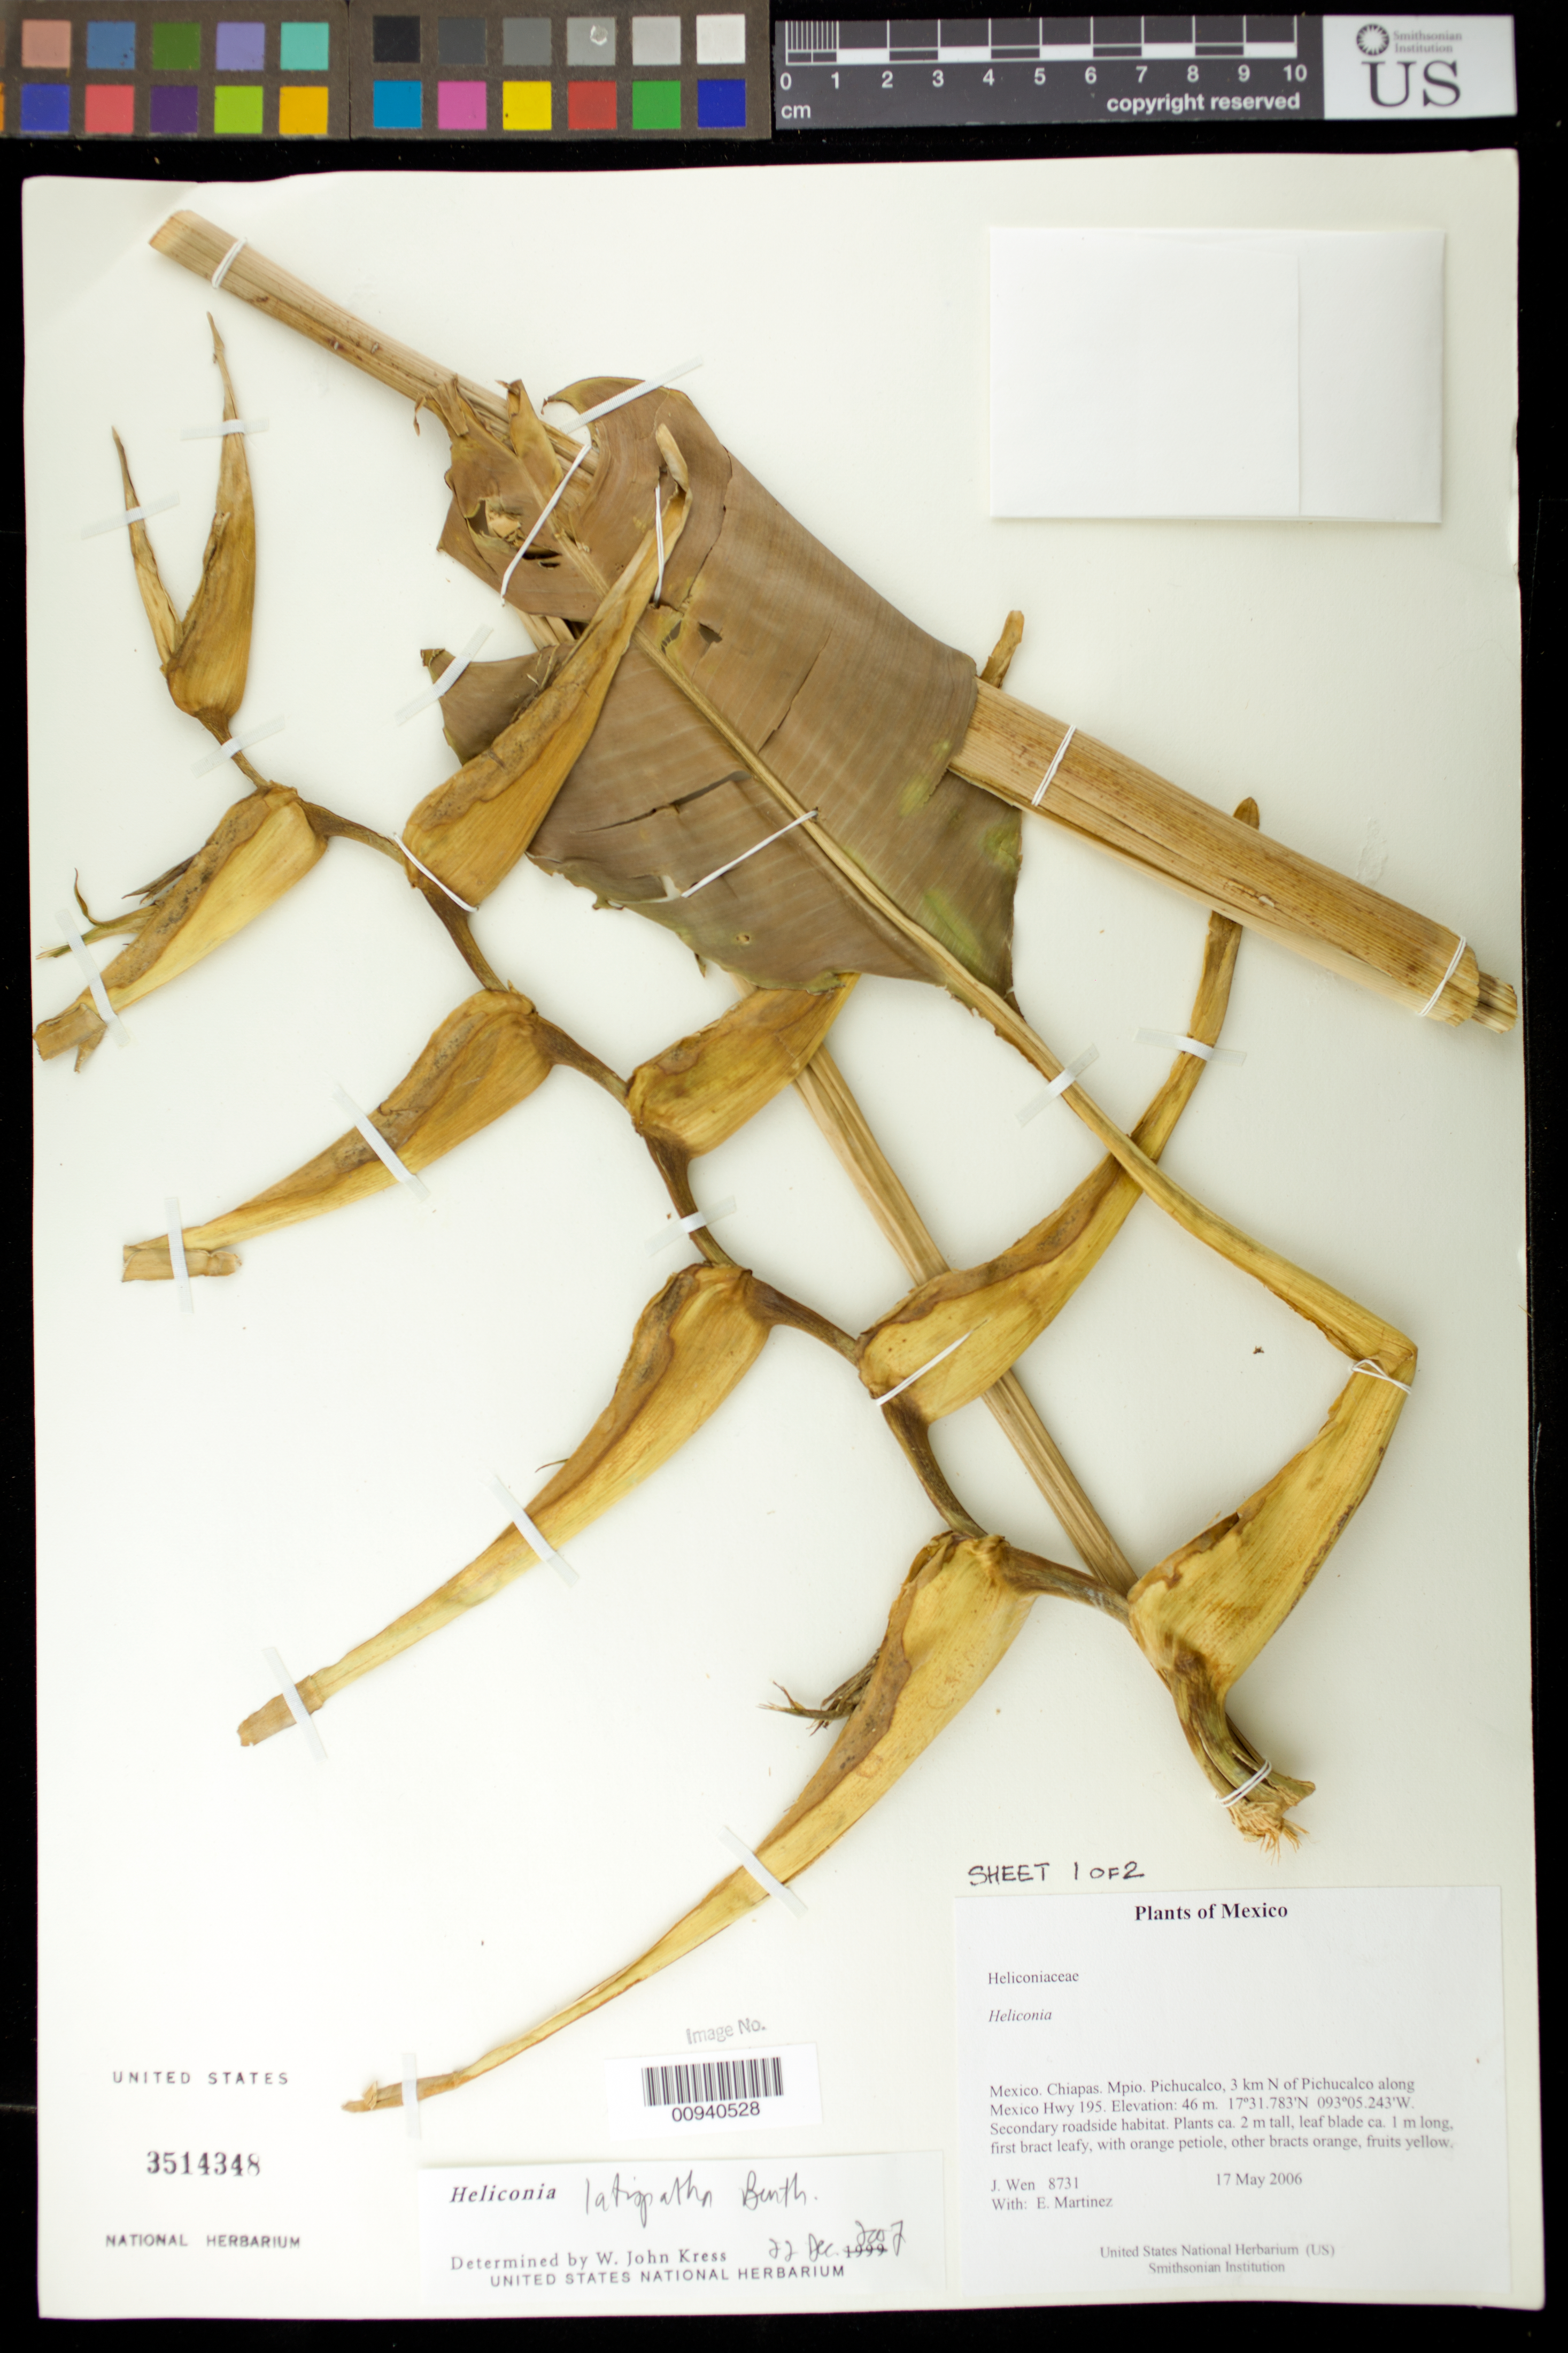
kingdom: Plantae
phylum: Tracheophyta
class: Liliopsida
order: Zingiberales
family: Heliconiaceae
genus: Heliconia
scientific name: Heliconia latispatha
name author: Benth.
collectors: J. Wen & E. Martínez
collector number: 8731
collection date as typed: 17 May 2006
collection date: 2006-05-17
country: Mexico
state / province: Chiapas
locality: Mpio. Pichucalco, 3 km N of Pichucalco along Mexico Hwy 195.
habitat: Secondary roadside habitat.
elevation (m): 46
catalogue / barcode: US 3514348